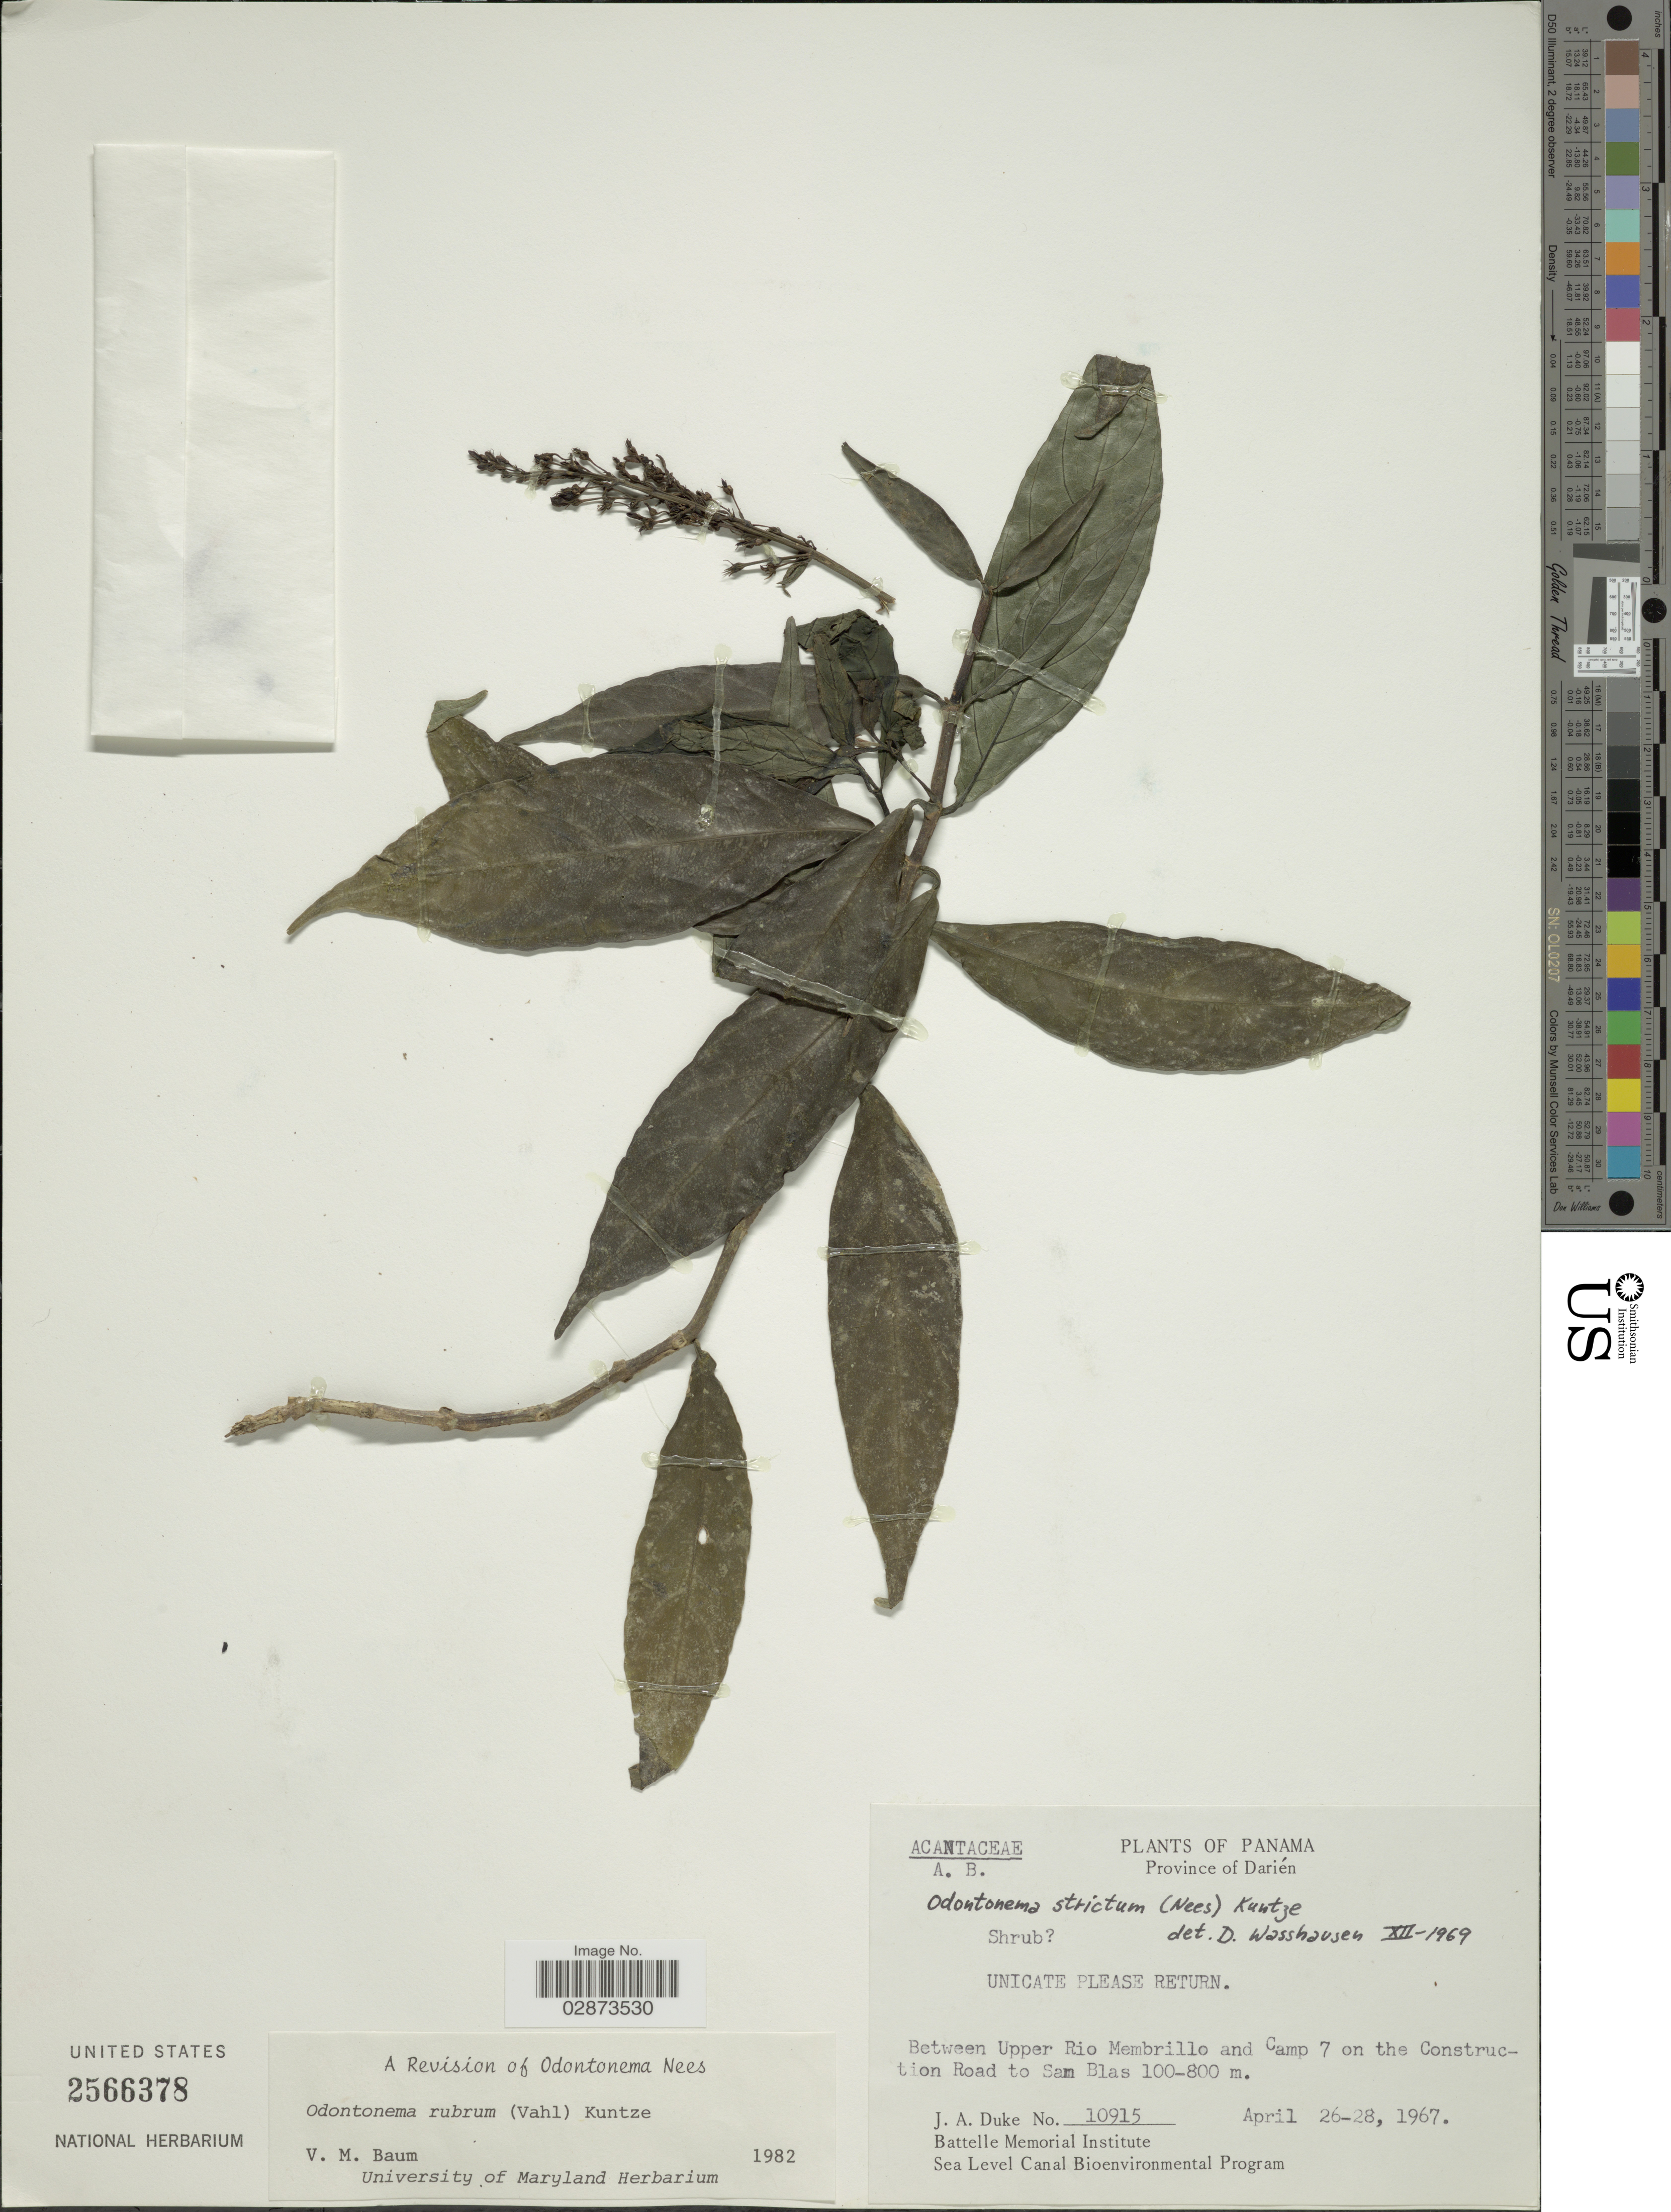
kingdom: Plantae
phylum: Tracheophyta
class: Magnoliopsida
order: Lamiales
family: Acanthaceae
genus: Odontonema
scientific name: Odontonema rubrum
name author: (Vahl) Kuntze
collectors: J. A. Duke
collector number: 10915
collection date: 1967-04-26/1967-04-28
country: Panama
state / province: Darién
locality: Between Upper Rio Membrillo and Camp 7 on the Construction Road to San Blas.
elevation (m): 100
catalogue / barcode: US 2566378